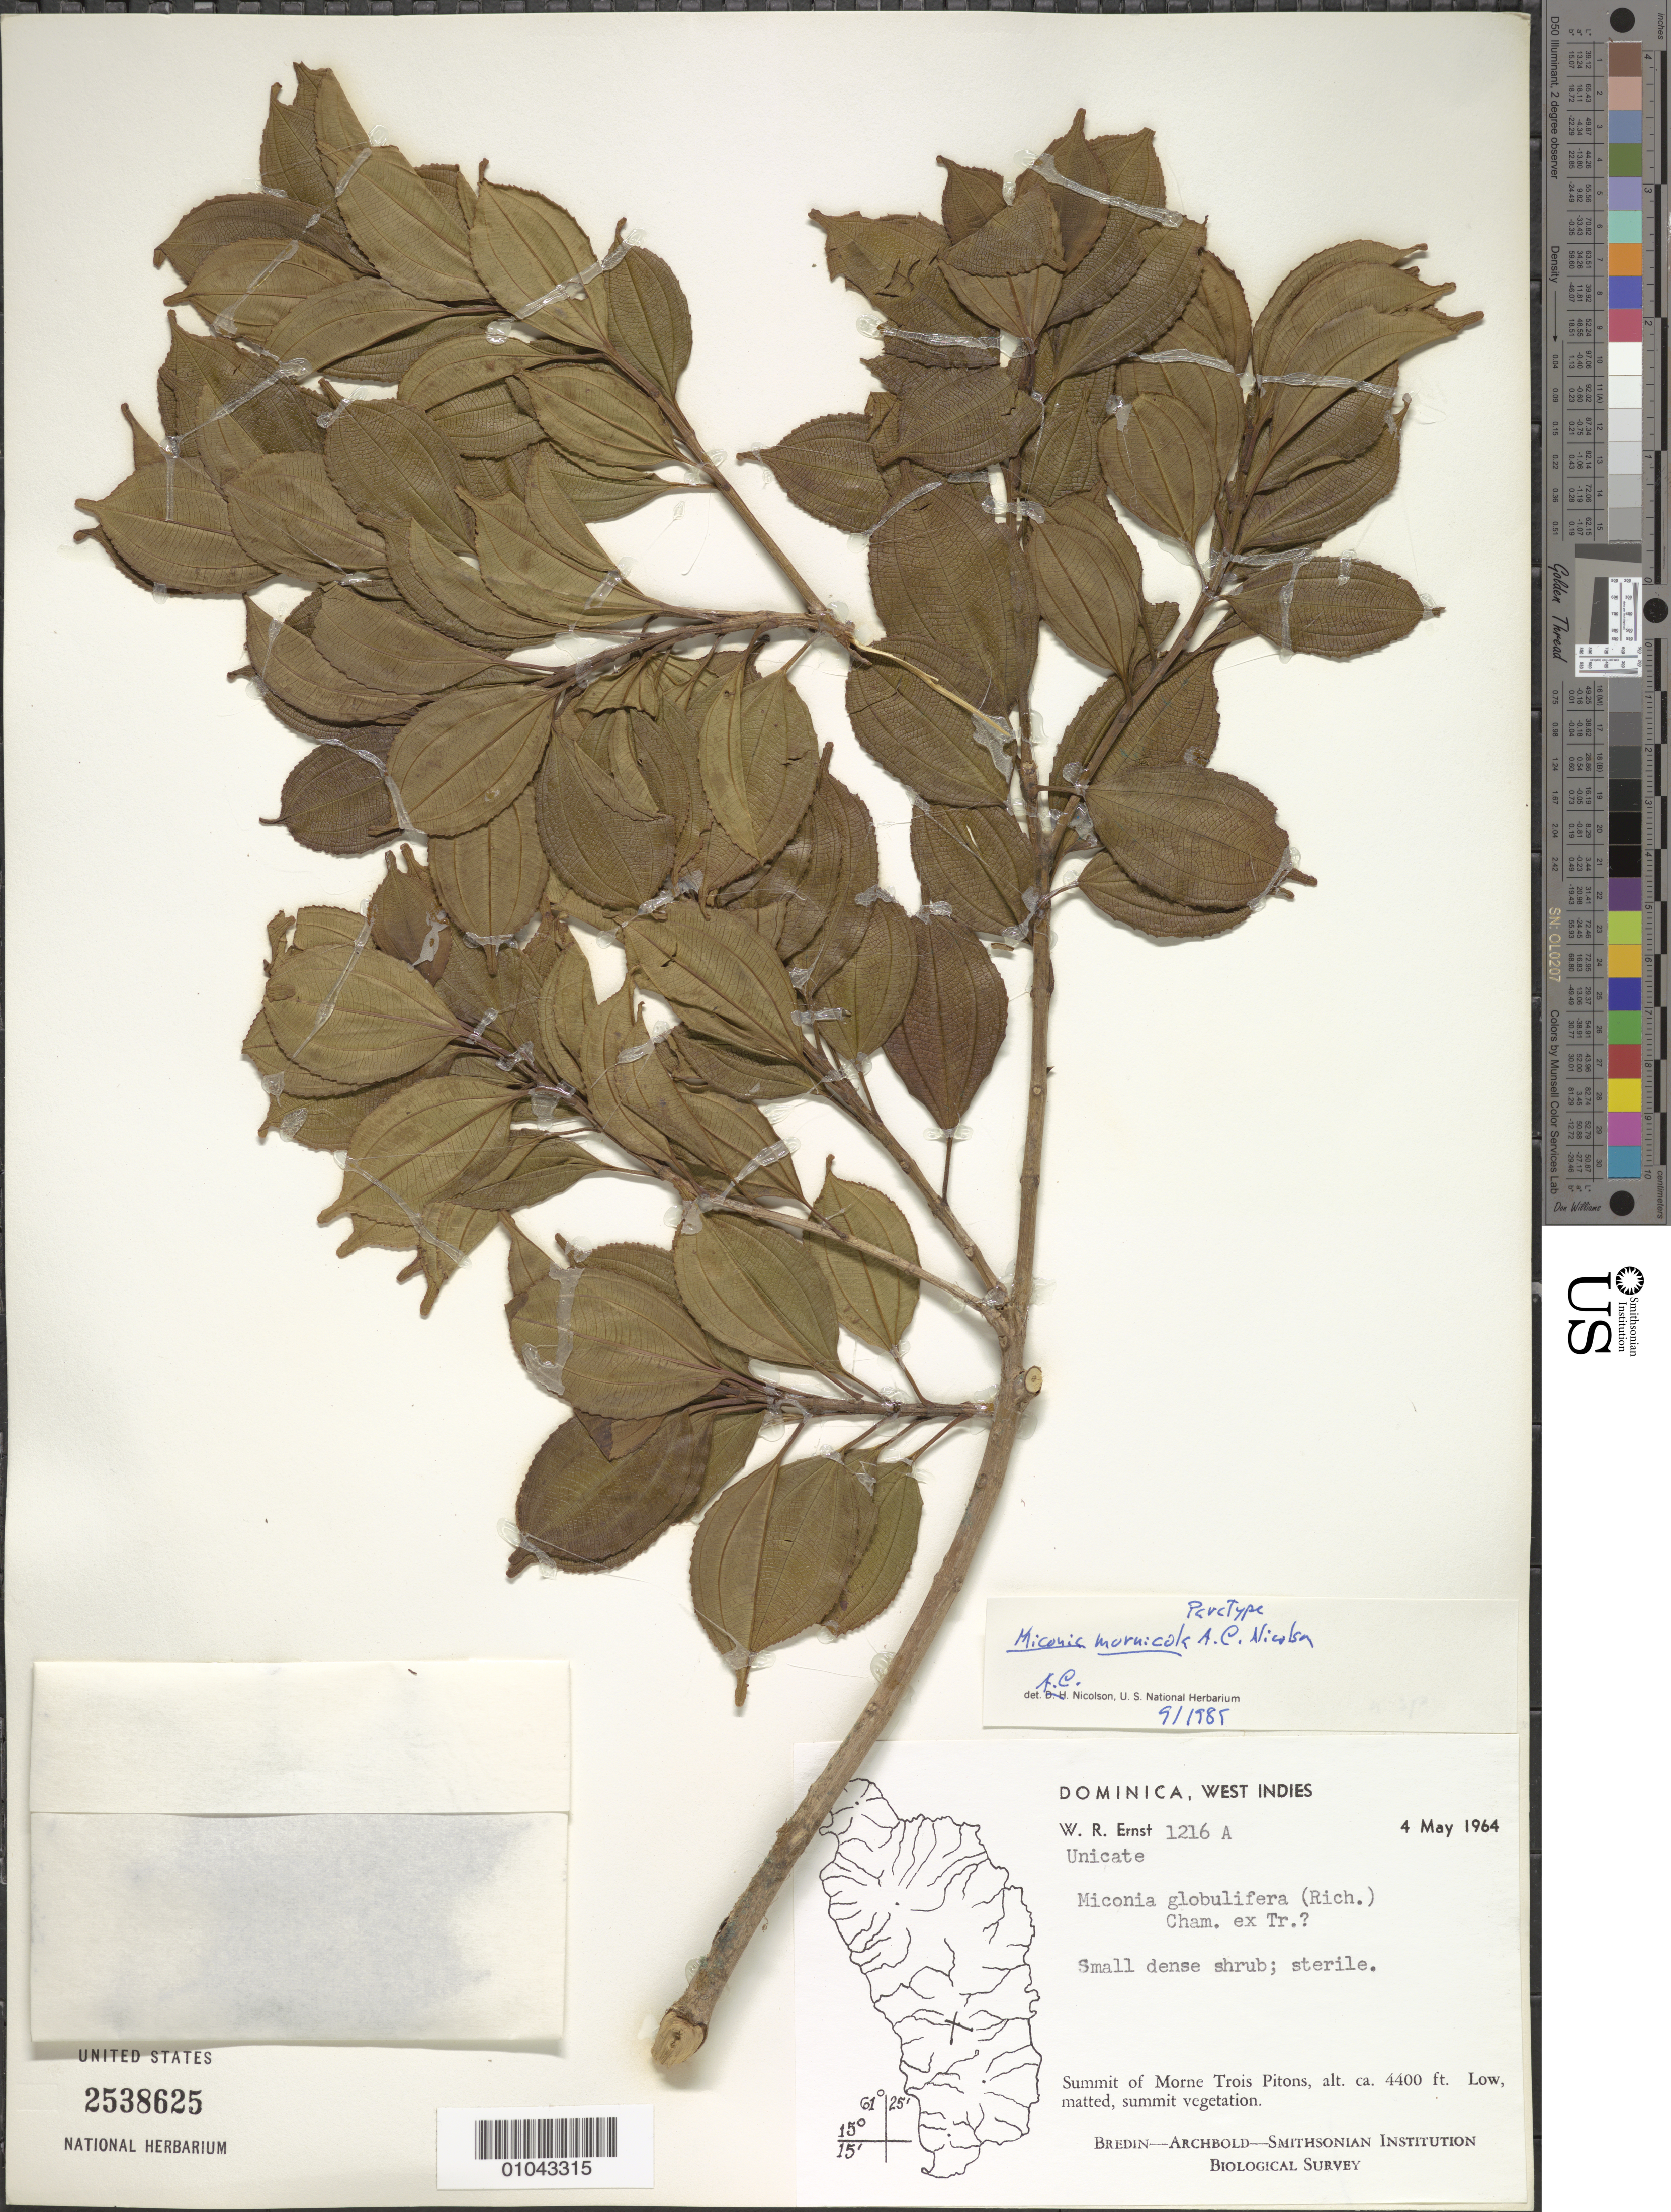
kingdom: Plantae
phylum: Tracheophyta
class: Magnoliopsida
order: Myrtales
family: Melastomataceae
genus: Miconia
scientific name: Miconia mornicola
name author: A.C. Nicolson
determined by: Nicolson, Alice C.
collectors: W. R. Ernst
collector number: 1216A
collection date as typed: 04 May 1964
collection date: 1964-05-04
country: Dominica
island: Dominica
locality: Morne Trois Pitons, summit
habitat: Low matted, summit vegetation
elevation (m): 1341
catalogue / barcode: US 2538625